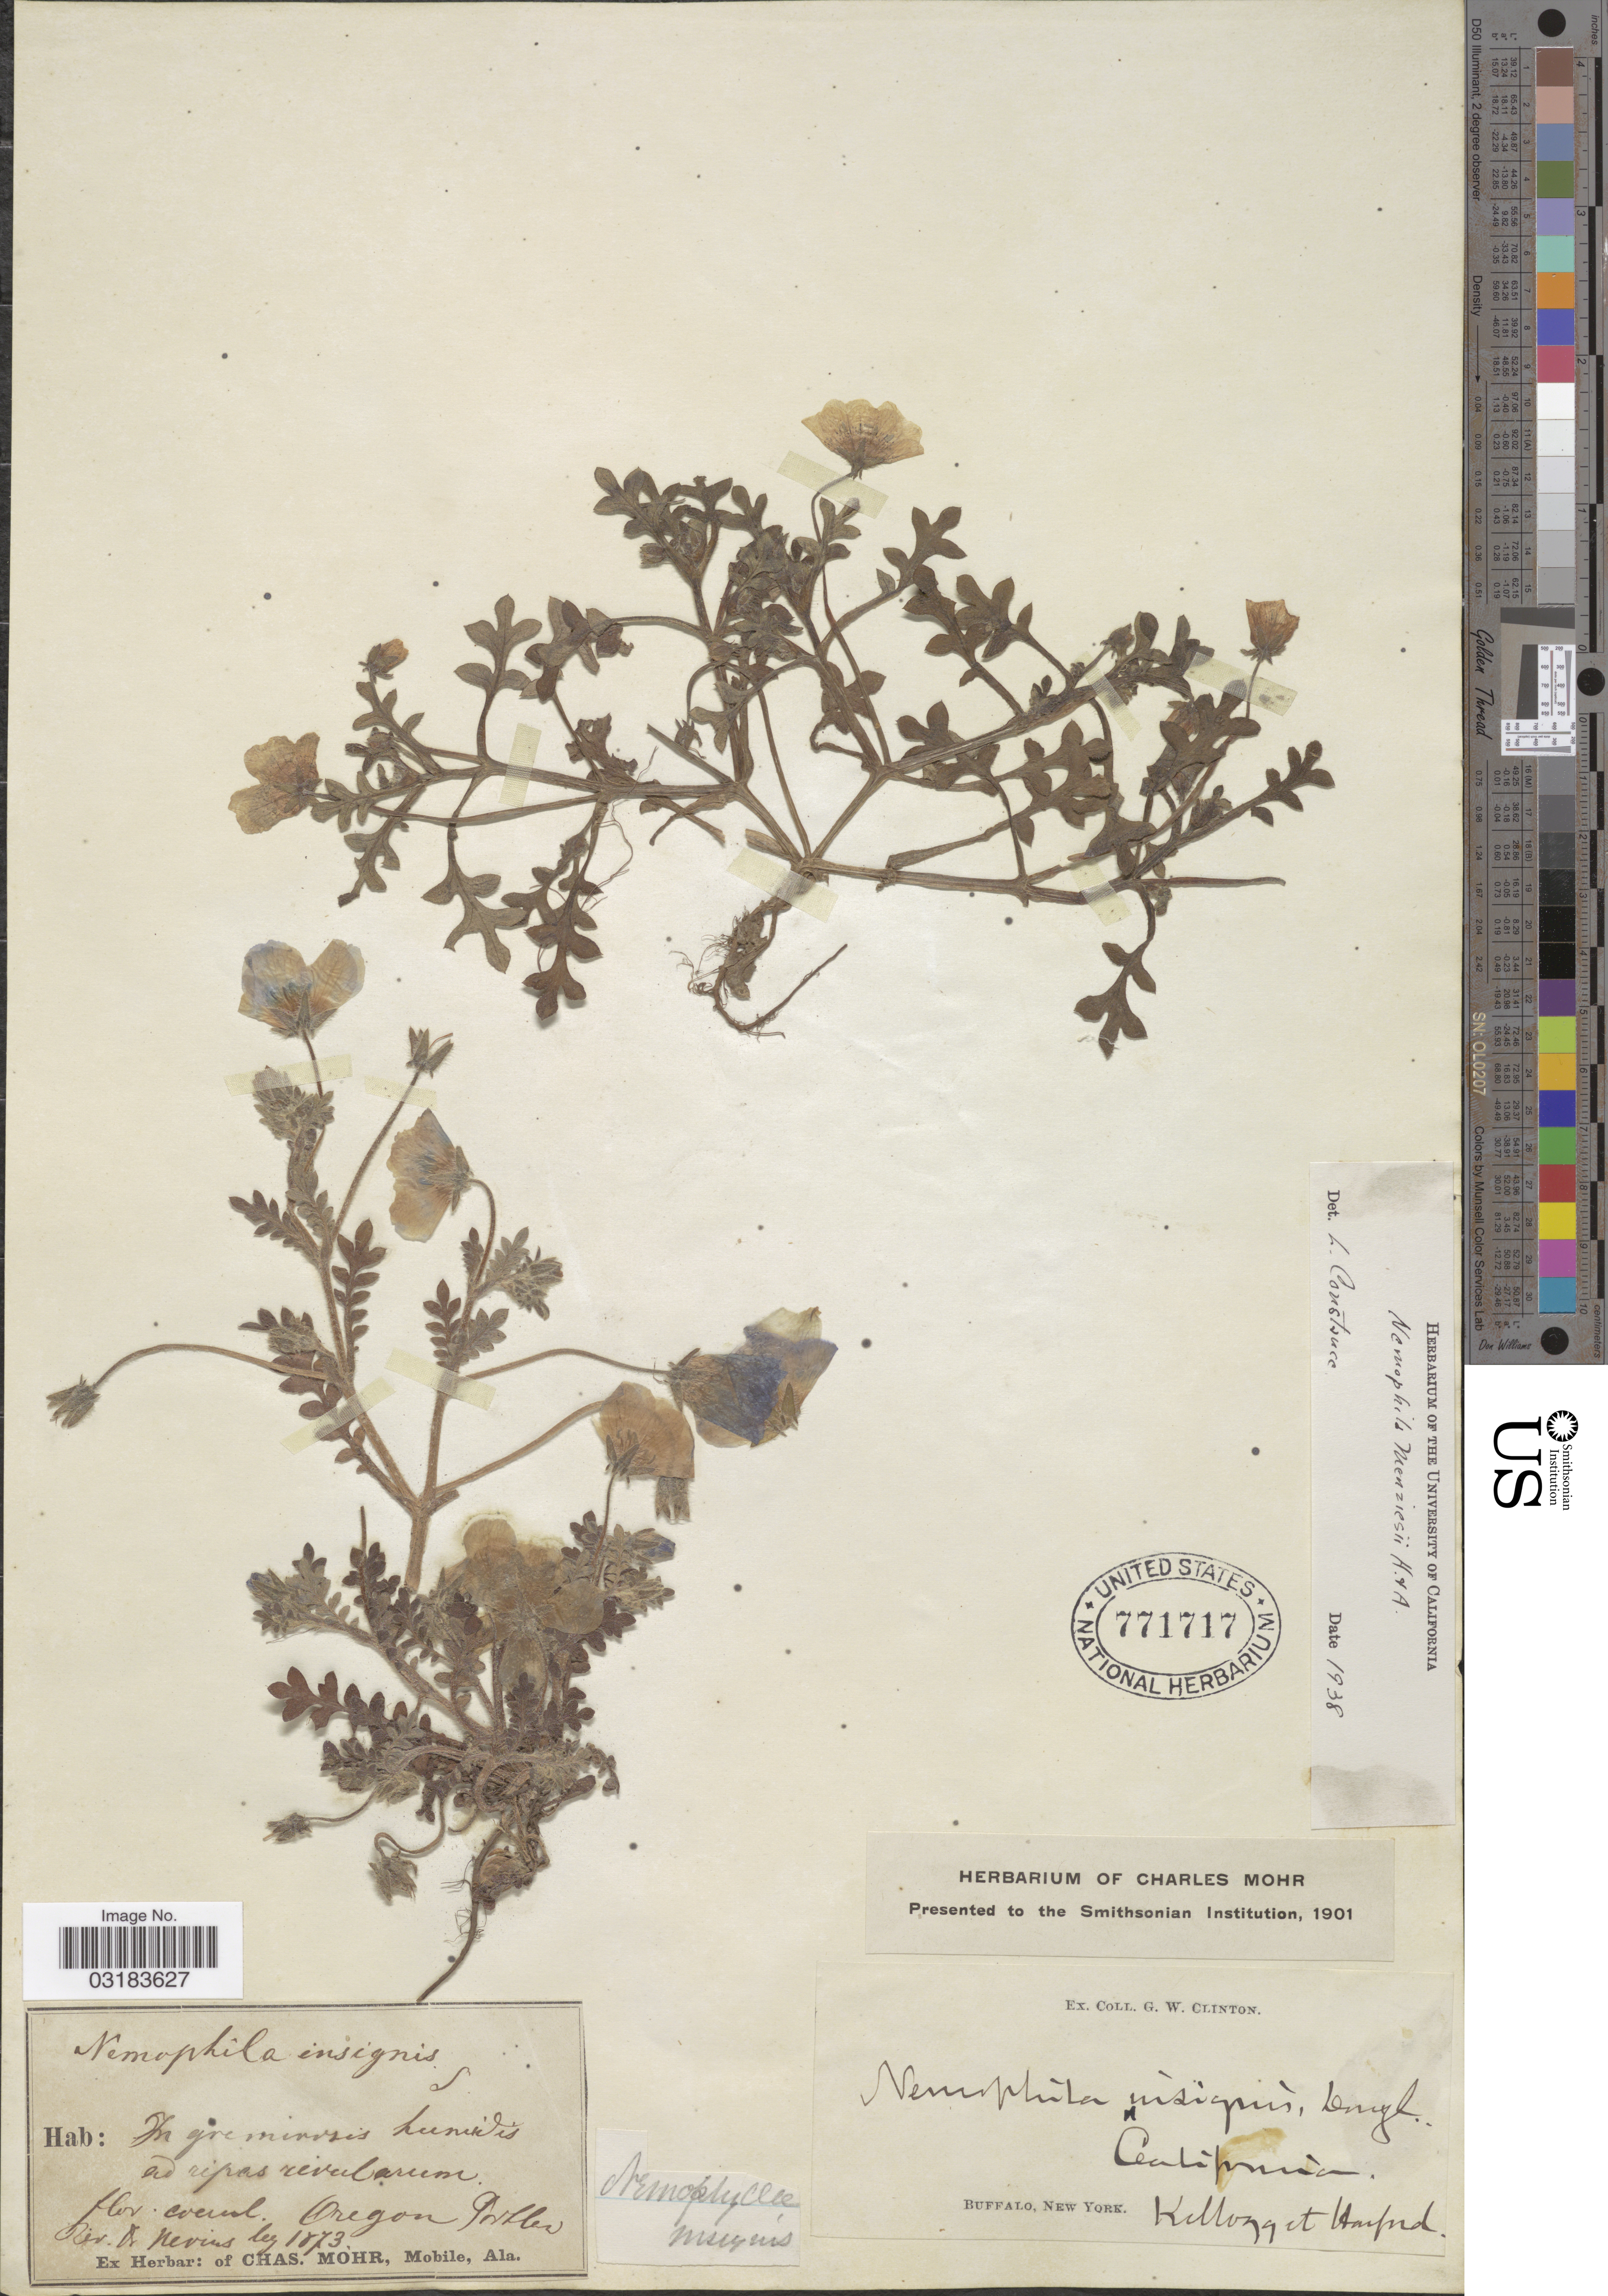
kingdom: Plantae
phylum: Tracheophyta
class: Magnoliopsida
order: Boraginales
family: Hydrophyllaceae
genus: Nemophila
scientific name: Nemophila menziesii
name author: Hook. & Arn.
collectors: R. Nevius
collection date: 1873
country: United States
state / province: Oregon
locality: Portland.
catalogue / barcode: US 771717-2